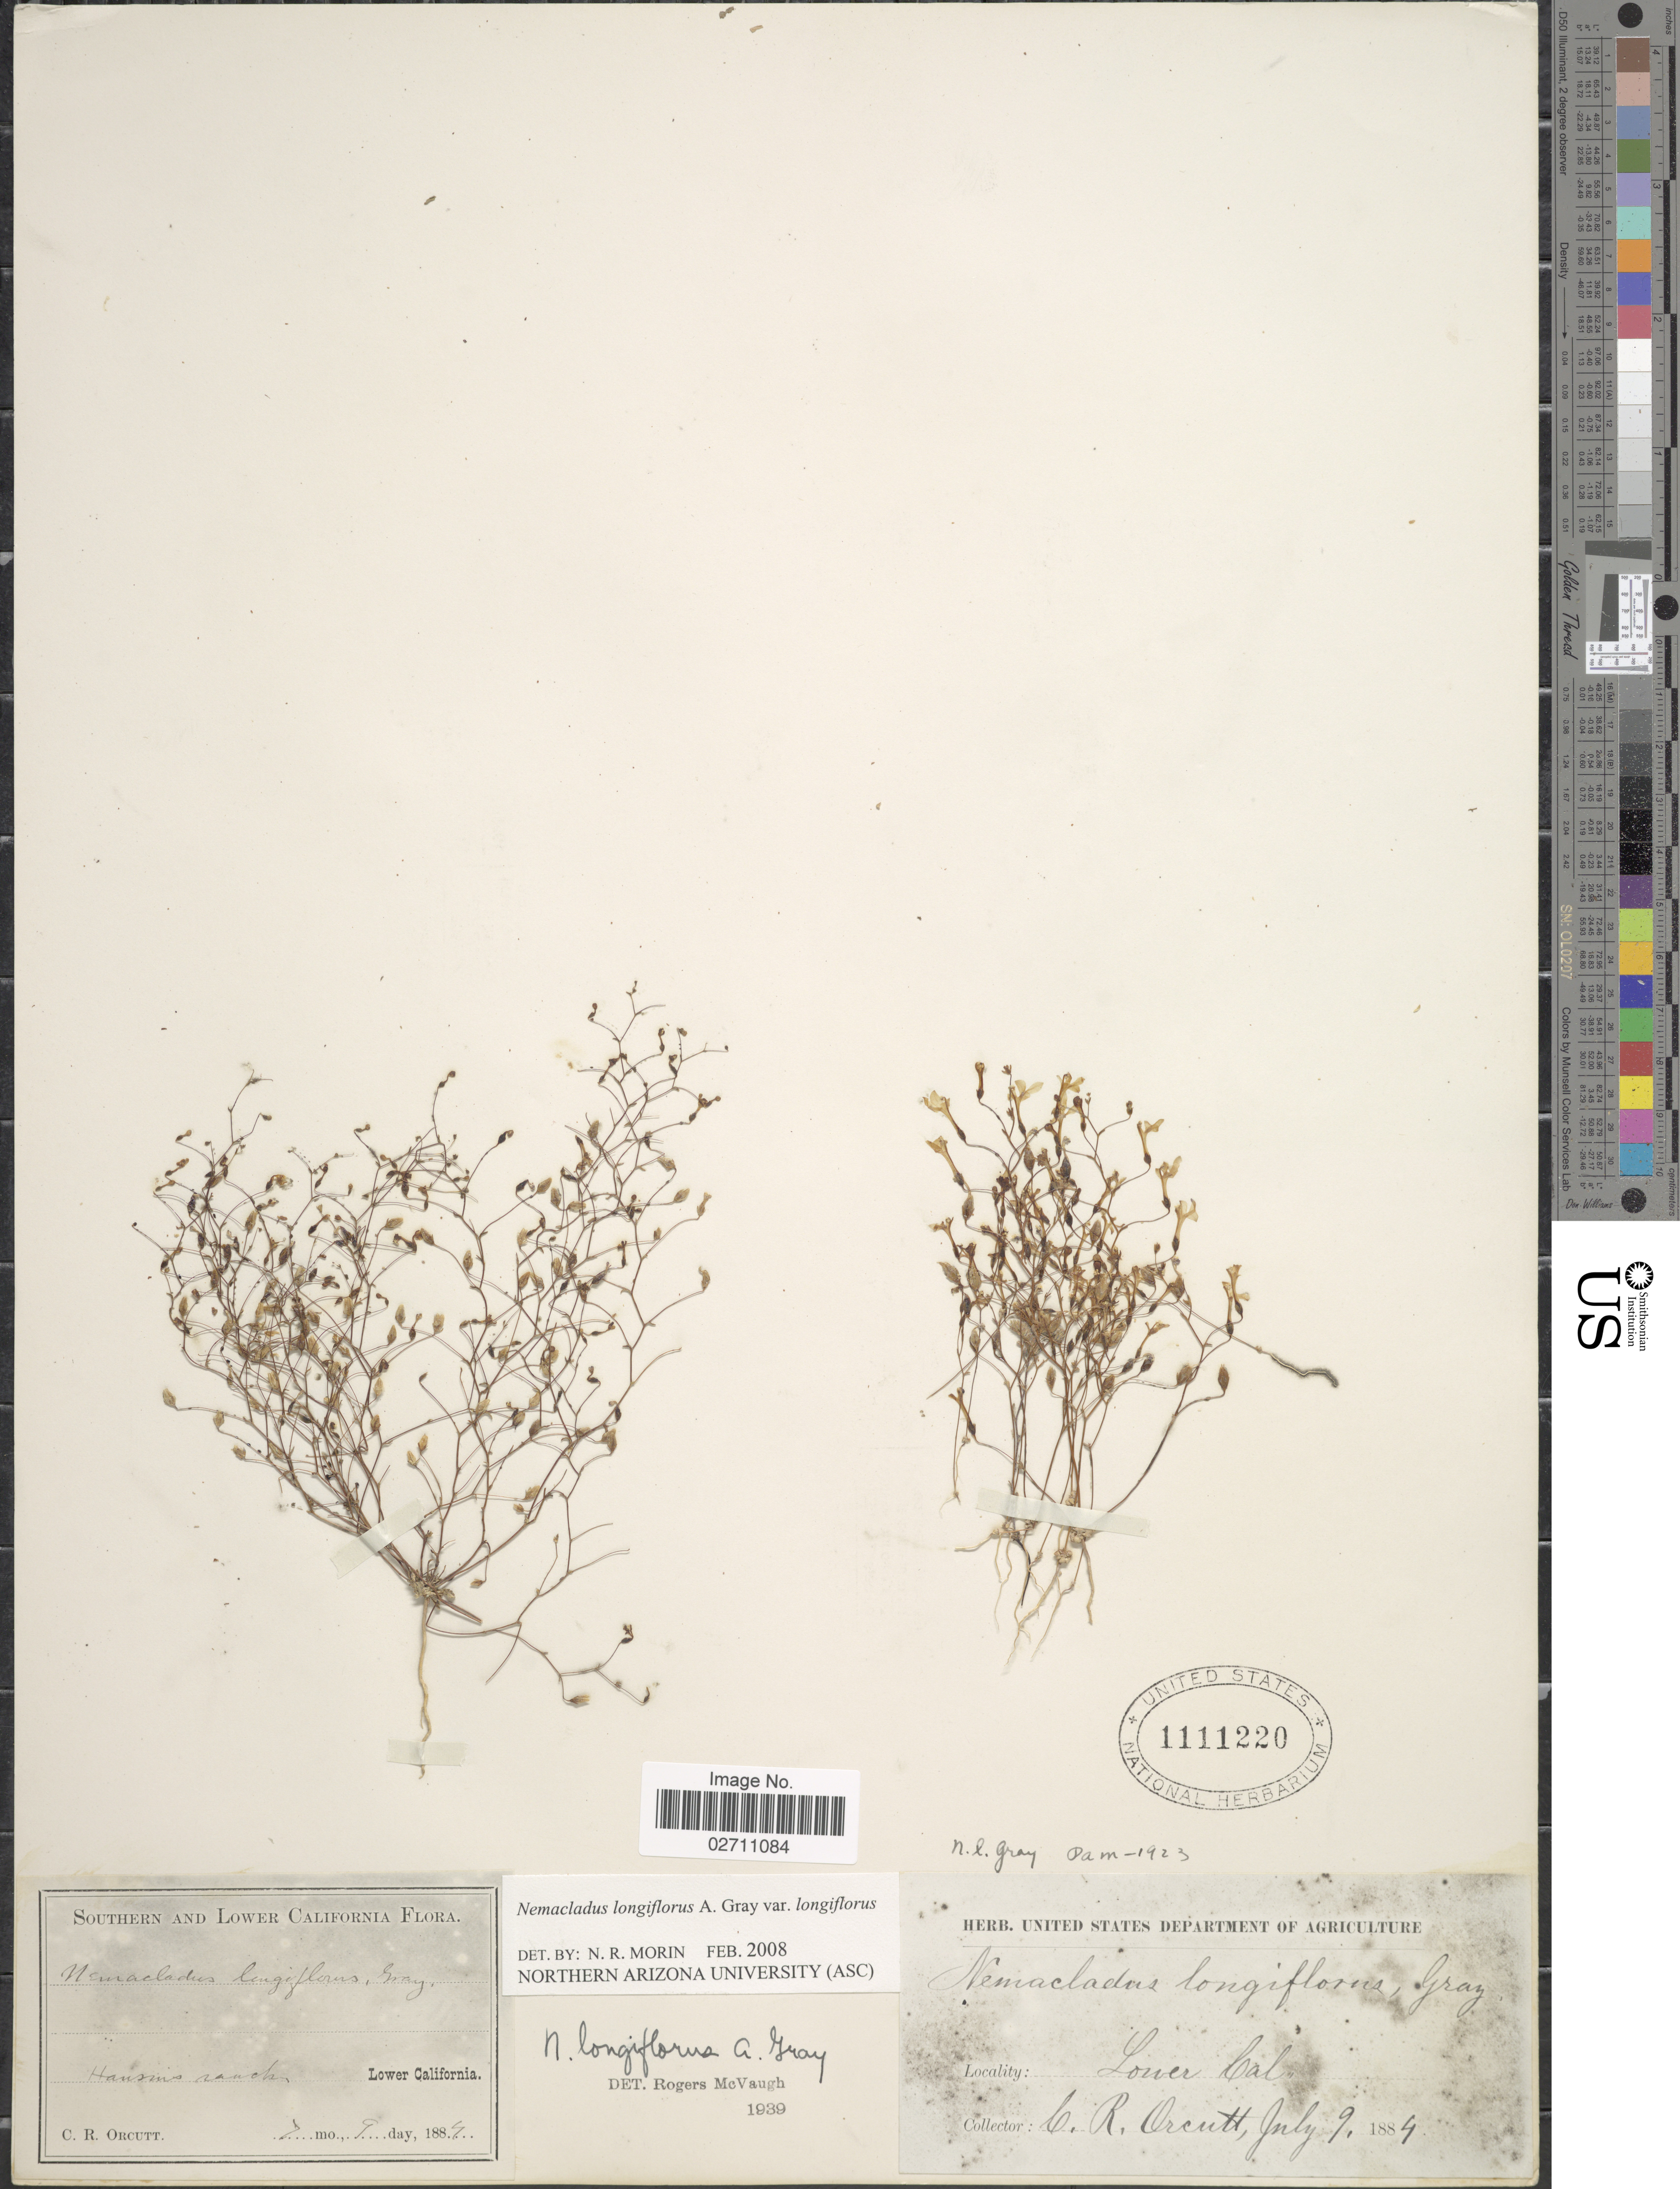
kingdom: Plantae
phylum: Tracheophyta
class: Magnoliopsida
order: Asterales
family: Campanulaceae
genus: Nemacladus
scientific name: Nemacladus longiflorus var. longiflorus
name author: A. Gray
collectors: C. R. Orcutt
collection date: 1884-07-09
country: Mexico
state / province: Baja California Norte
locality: Hansins ranch, Lower Cal.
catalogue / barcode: US 1111220